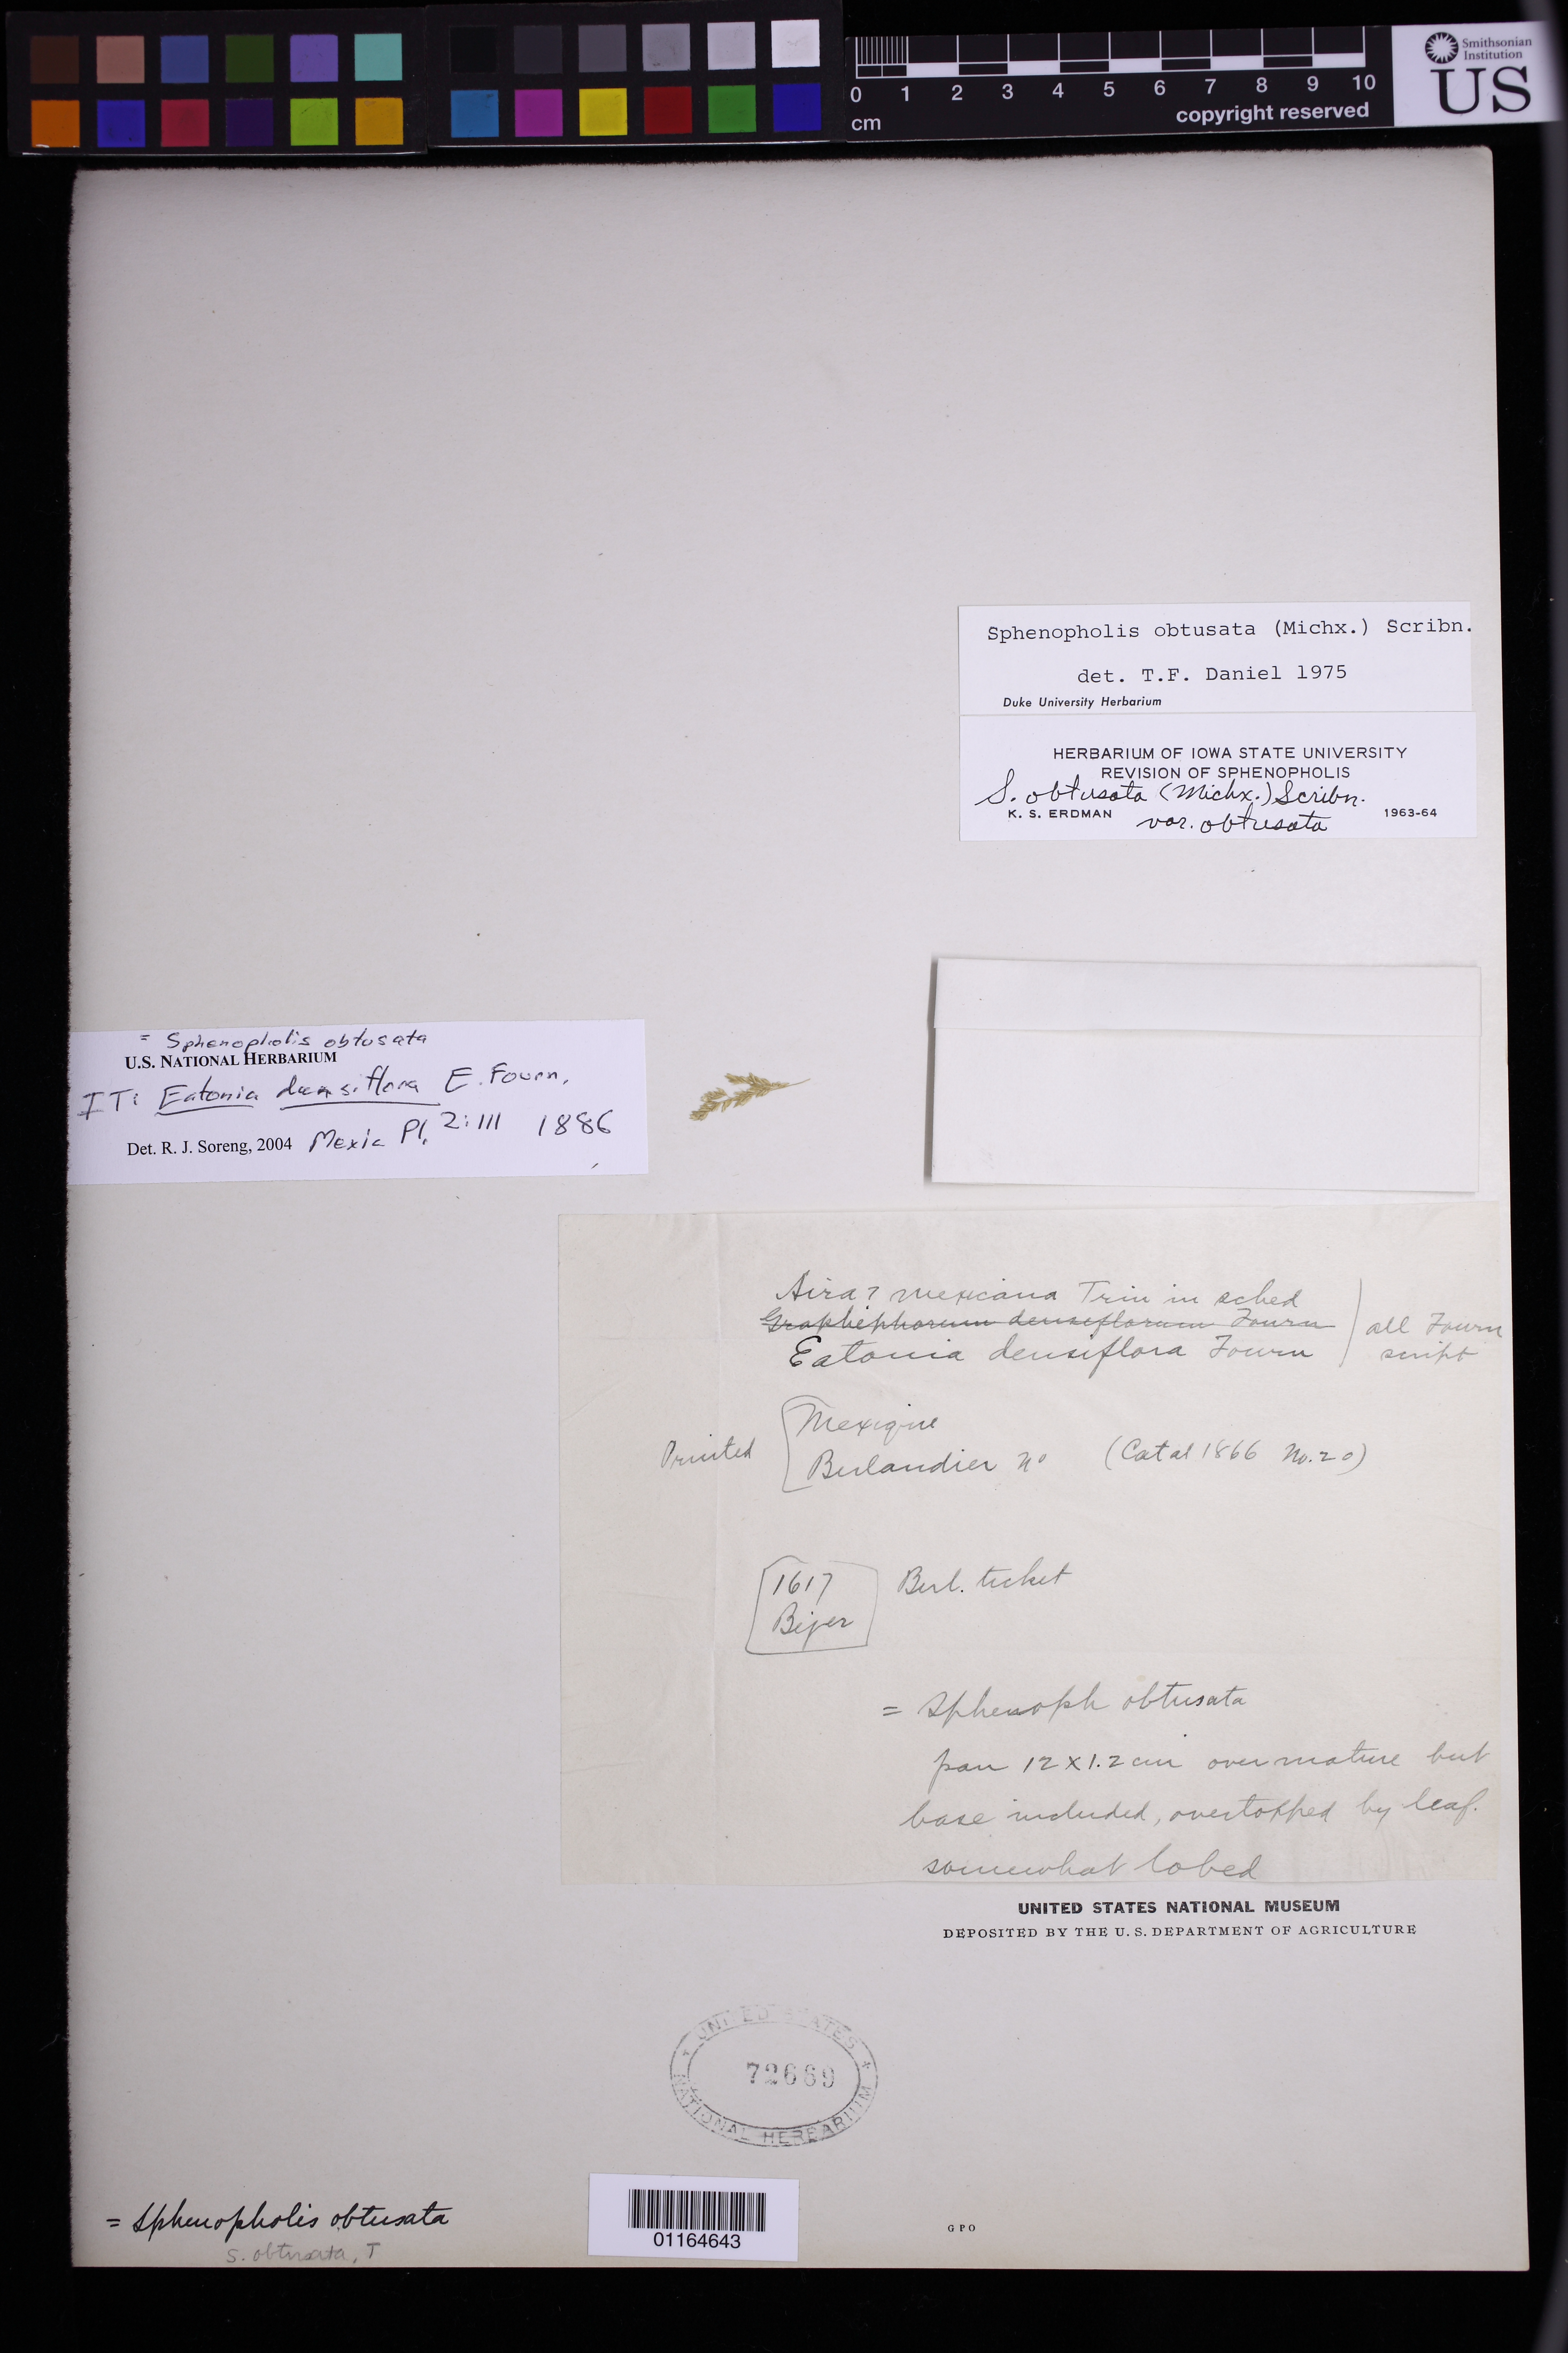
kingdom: Plantae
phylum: Tracheophyta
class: Liliopsida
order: Poales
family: Poaceae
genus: Eatonia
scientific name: Eatonia densiflora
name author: E. Fourn.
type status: Isotype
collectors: J. L. Berlandier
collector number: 1617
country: United States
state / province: Texas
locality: Mexique, Bejer [now = Texas]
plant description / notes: Fragmentary material of type specimen ex herb. unknown (Vienna? see USNH 72668).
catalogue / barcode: US 72669